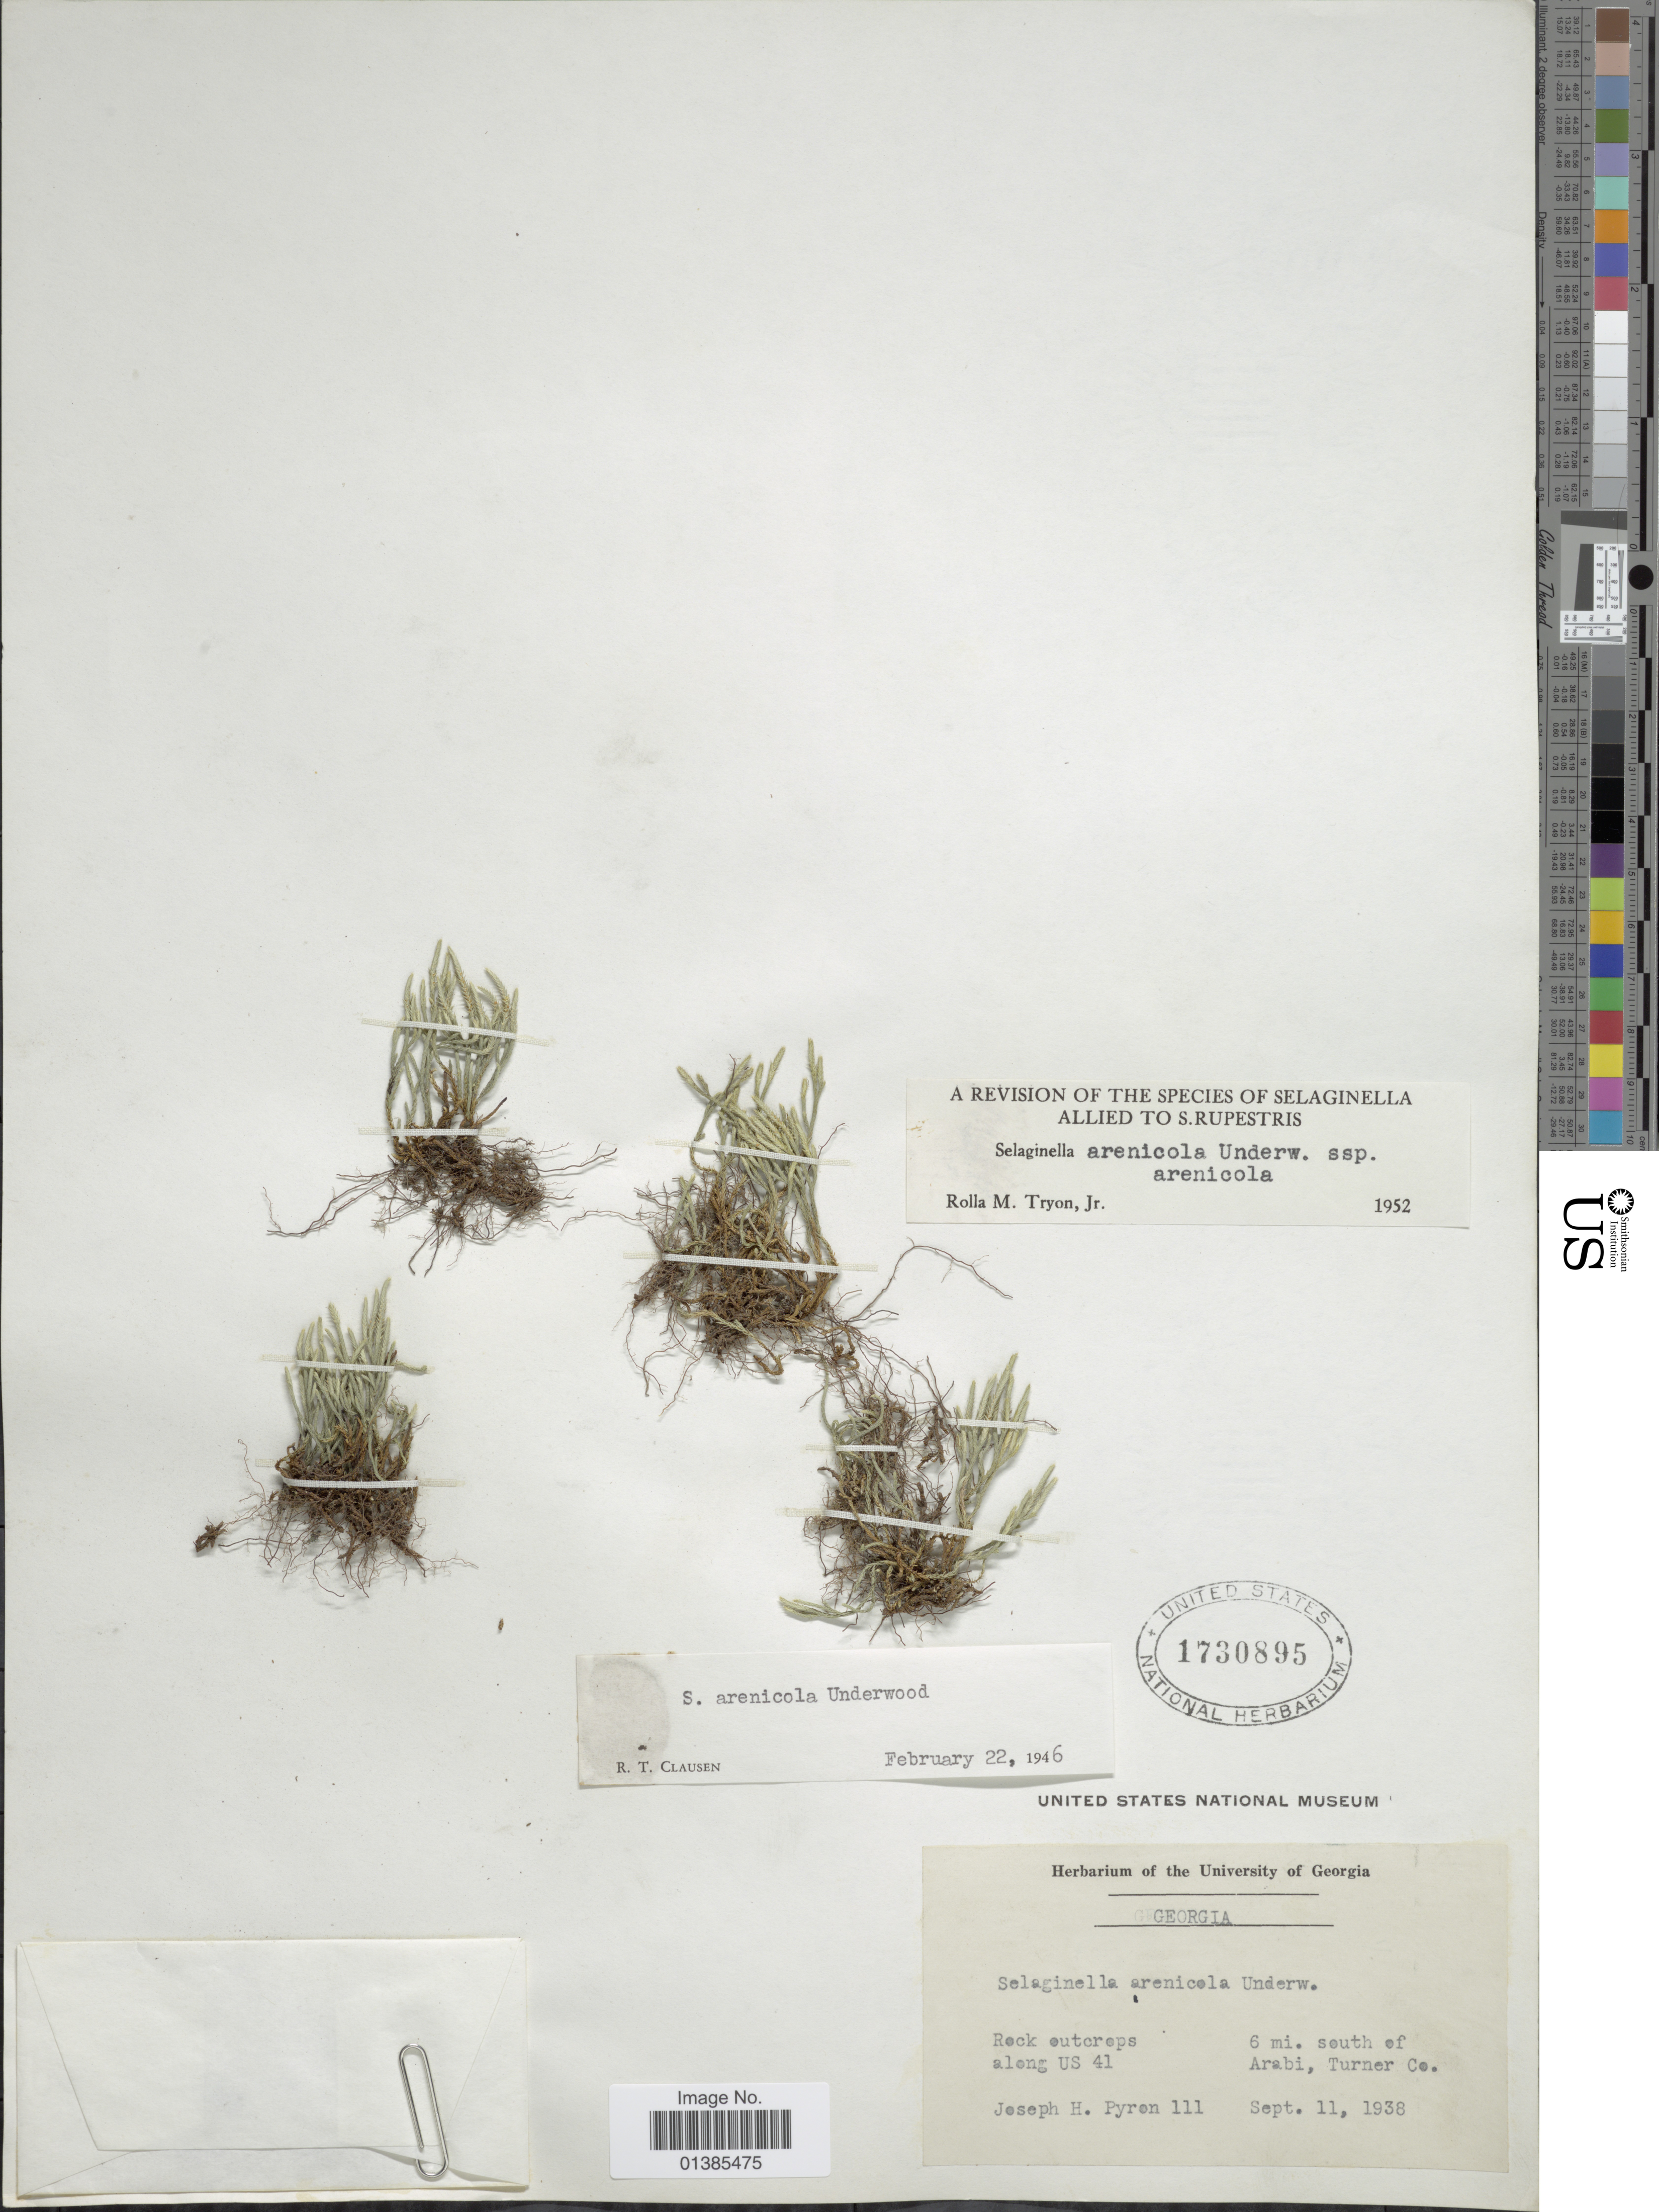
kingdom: Plantae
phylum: Tracheophyta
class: Lycopodiopsida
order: Selaginellales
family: Selaginellaceae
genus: Selaginella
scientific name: Selaginella arenicola subsp. arenicola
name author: Underw.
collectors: J. H. Pyron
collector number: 111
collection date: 1938-09-11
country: United States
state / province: Georgia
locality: Rocky outcrops along US 41. 6 mi. south of Arabi, Turner Co.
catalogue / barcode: US 1730895